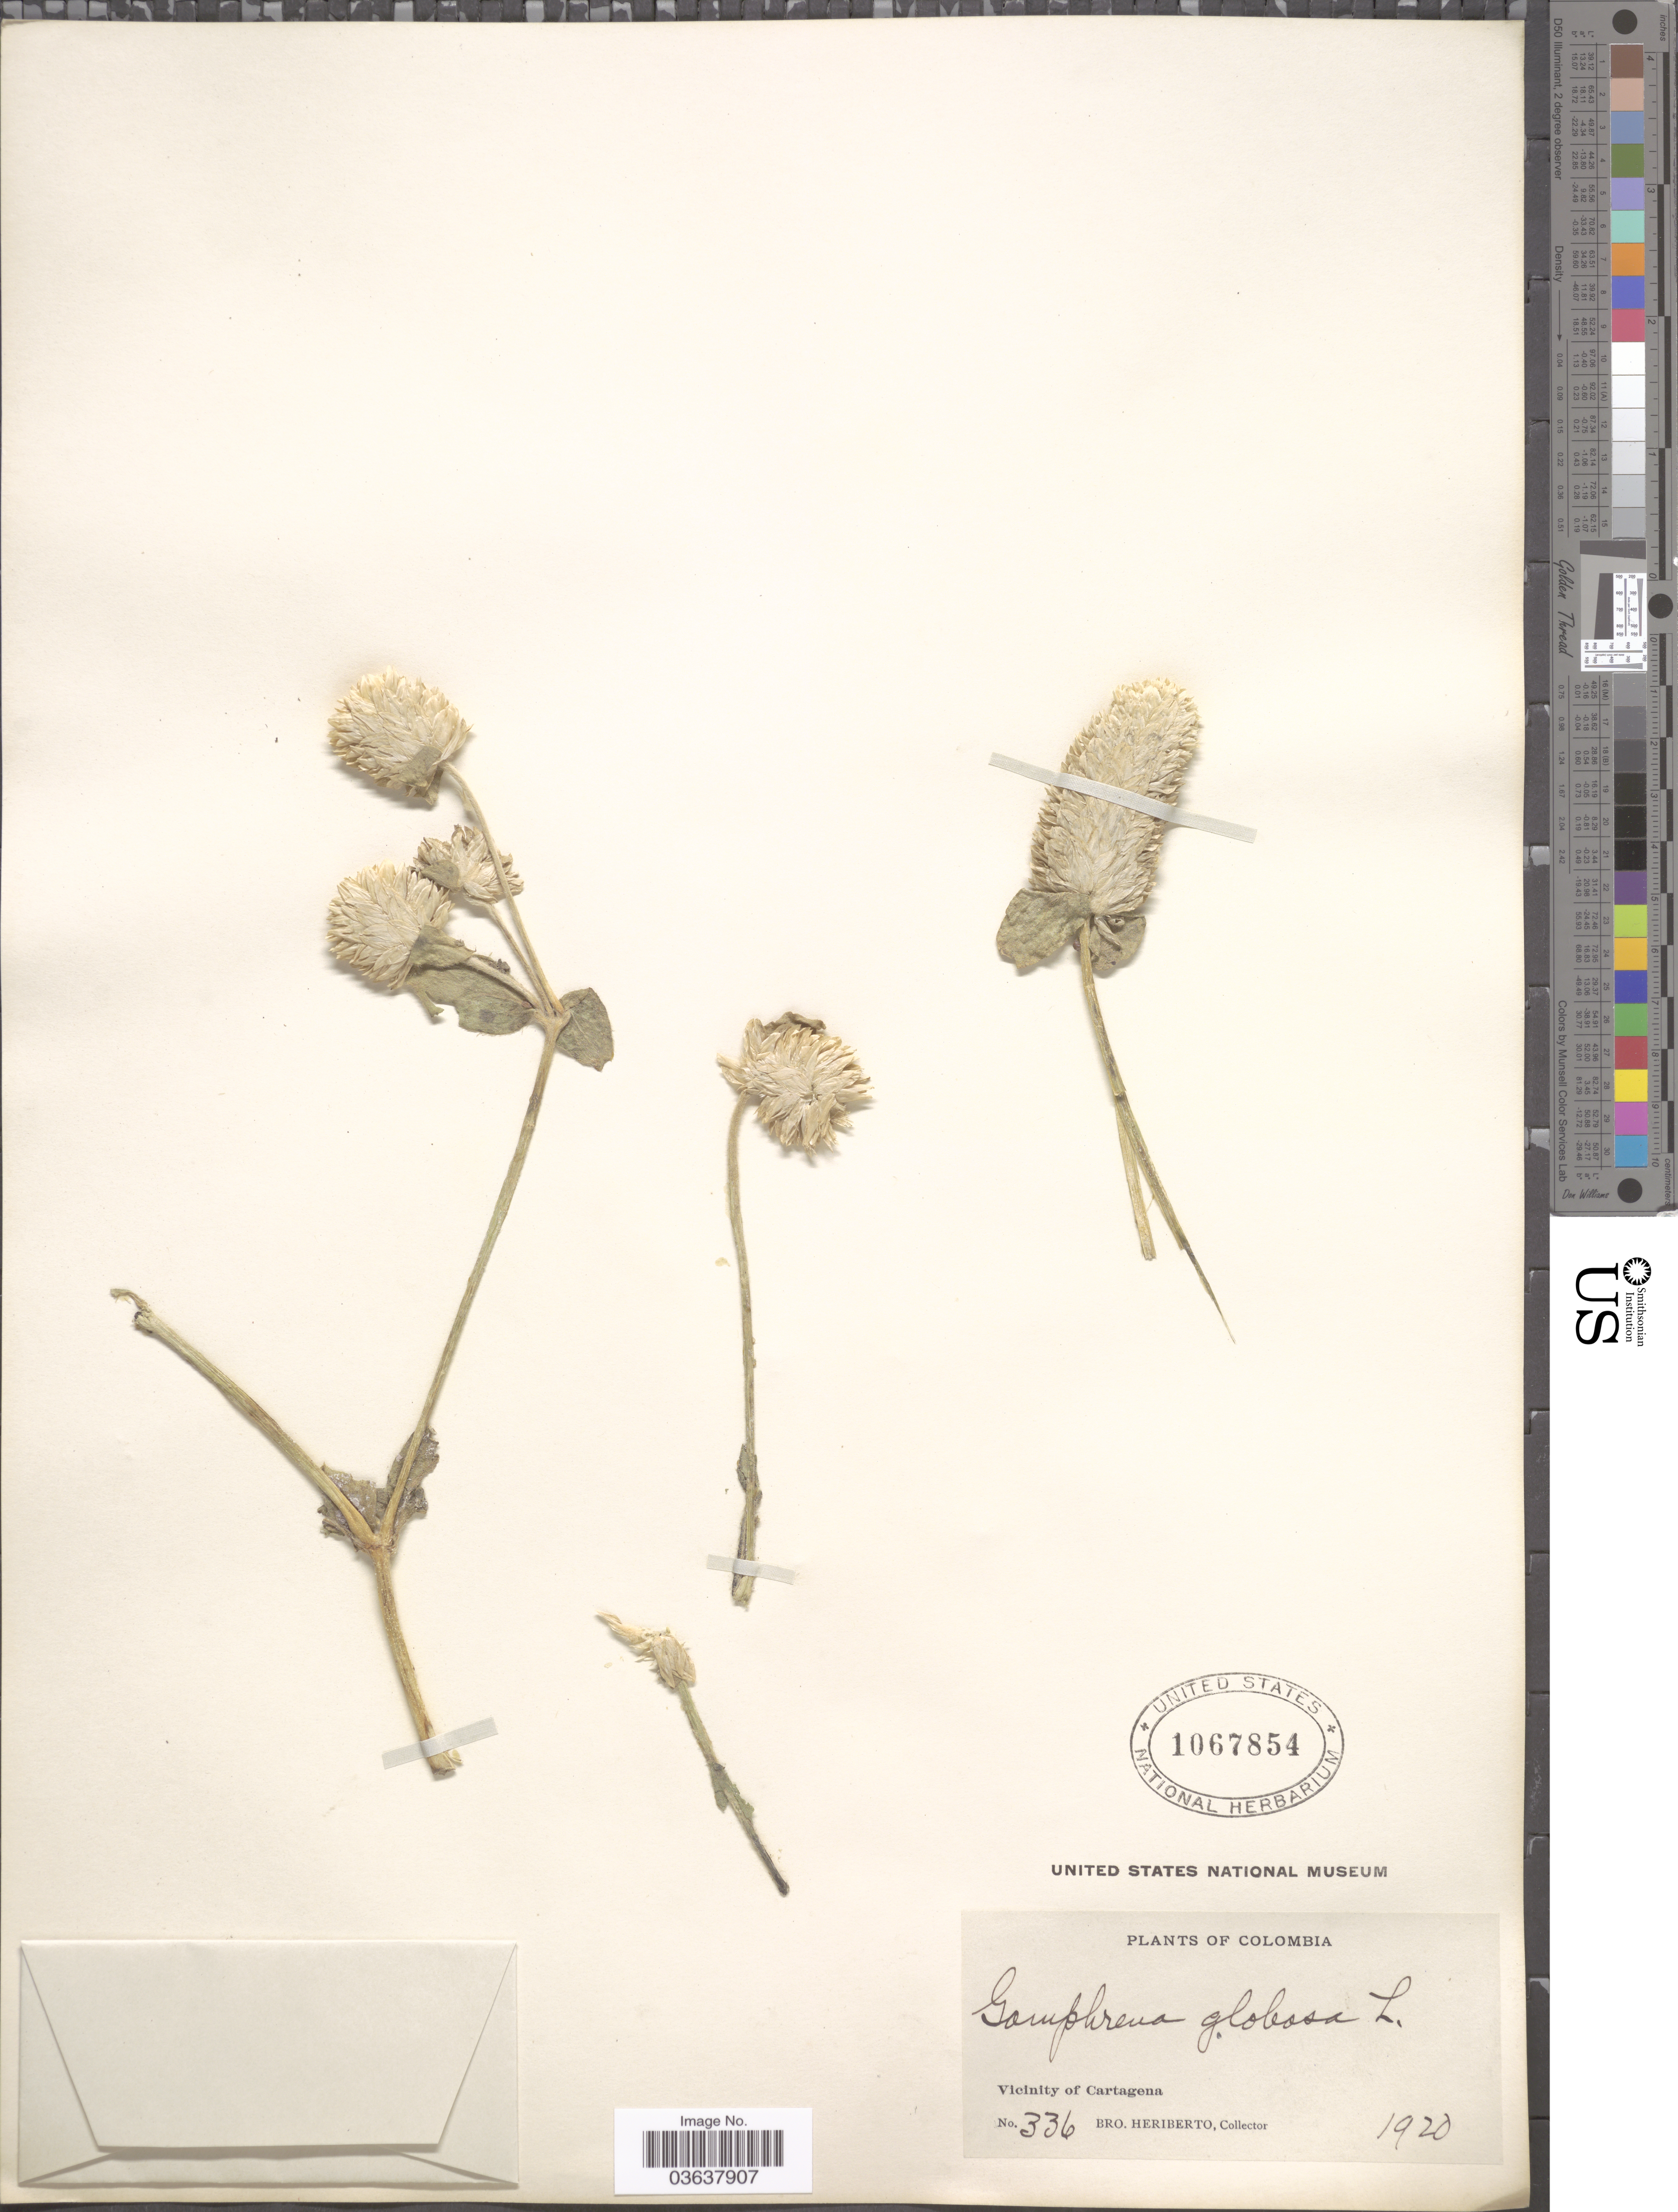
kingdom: Plantae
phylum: Tracheophyta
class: Magnoliopsida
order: Caryophyllales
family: Amaranthaceae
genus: Gomphrena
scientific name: Gomphrena globosa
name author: L.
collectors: B. Heriberto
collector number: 336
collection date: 1920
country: Colombia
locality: Vicinity of Cartagena.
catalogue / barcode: US 1067854